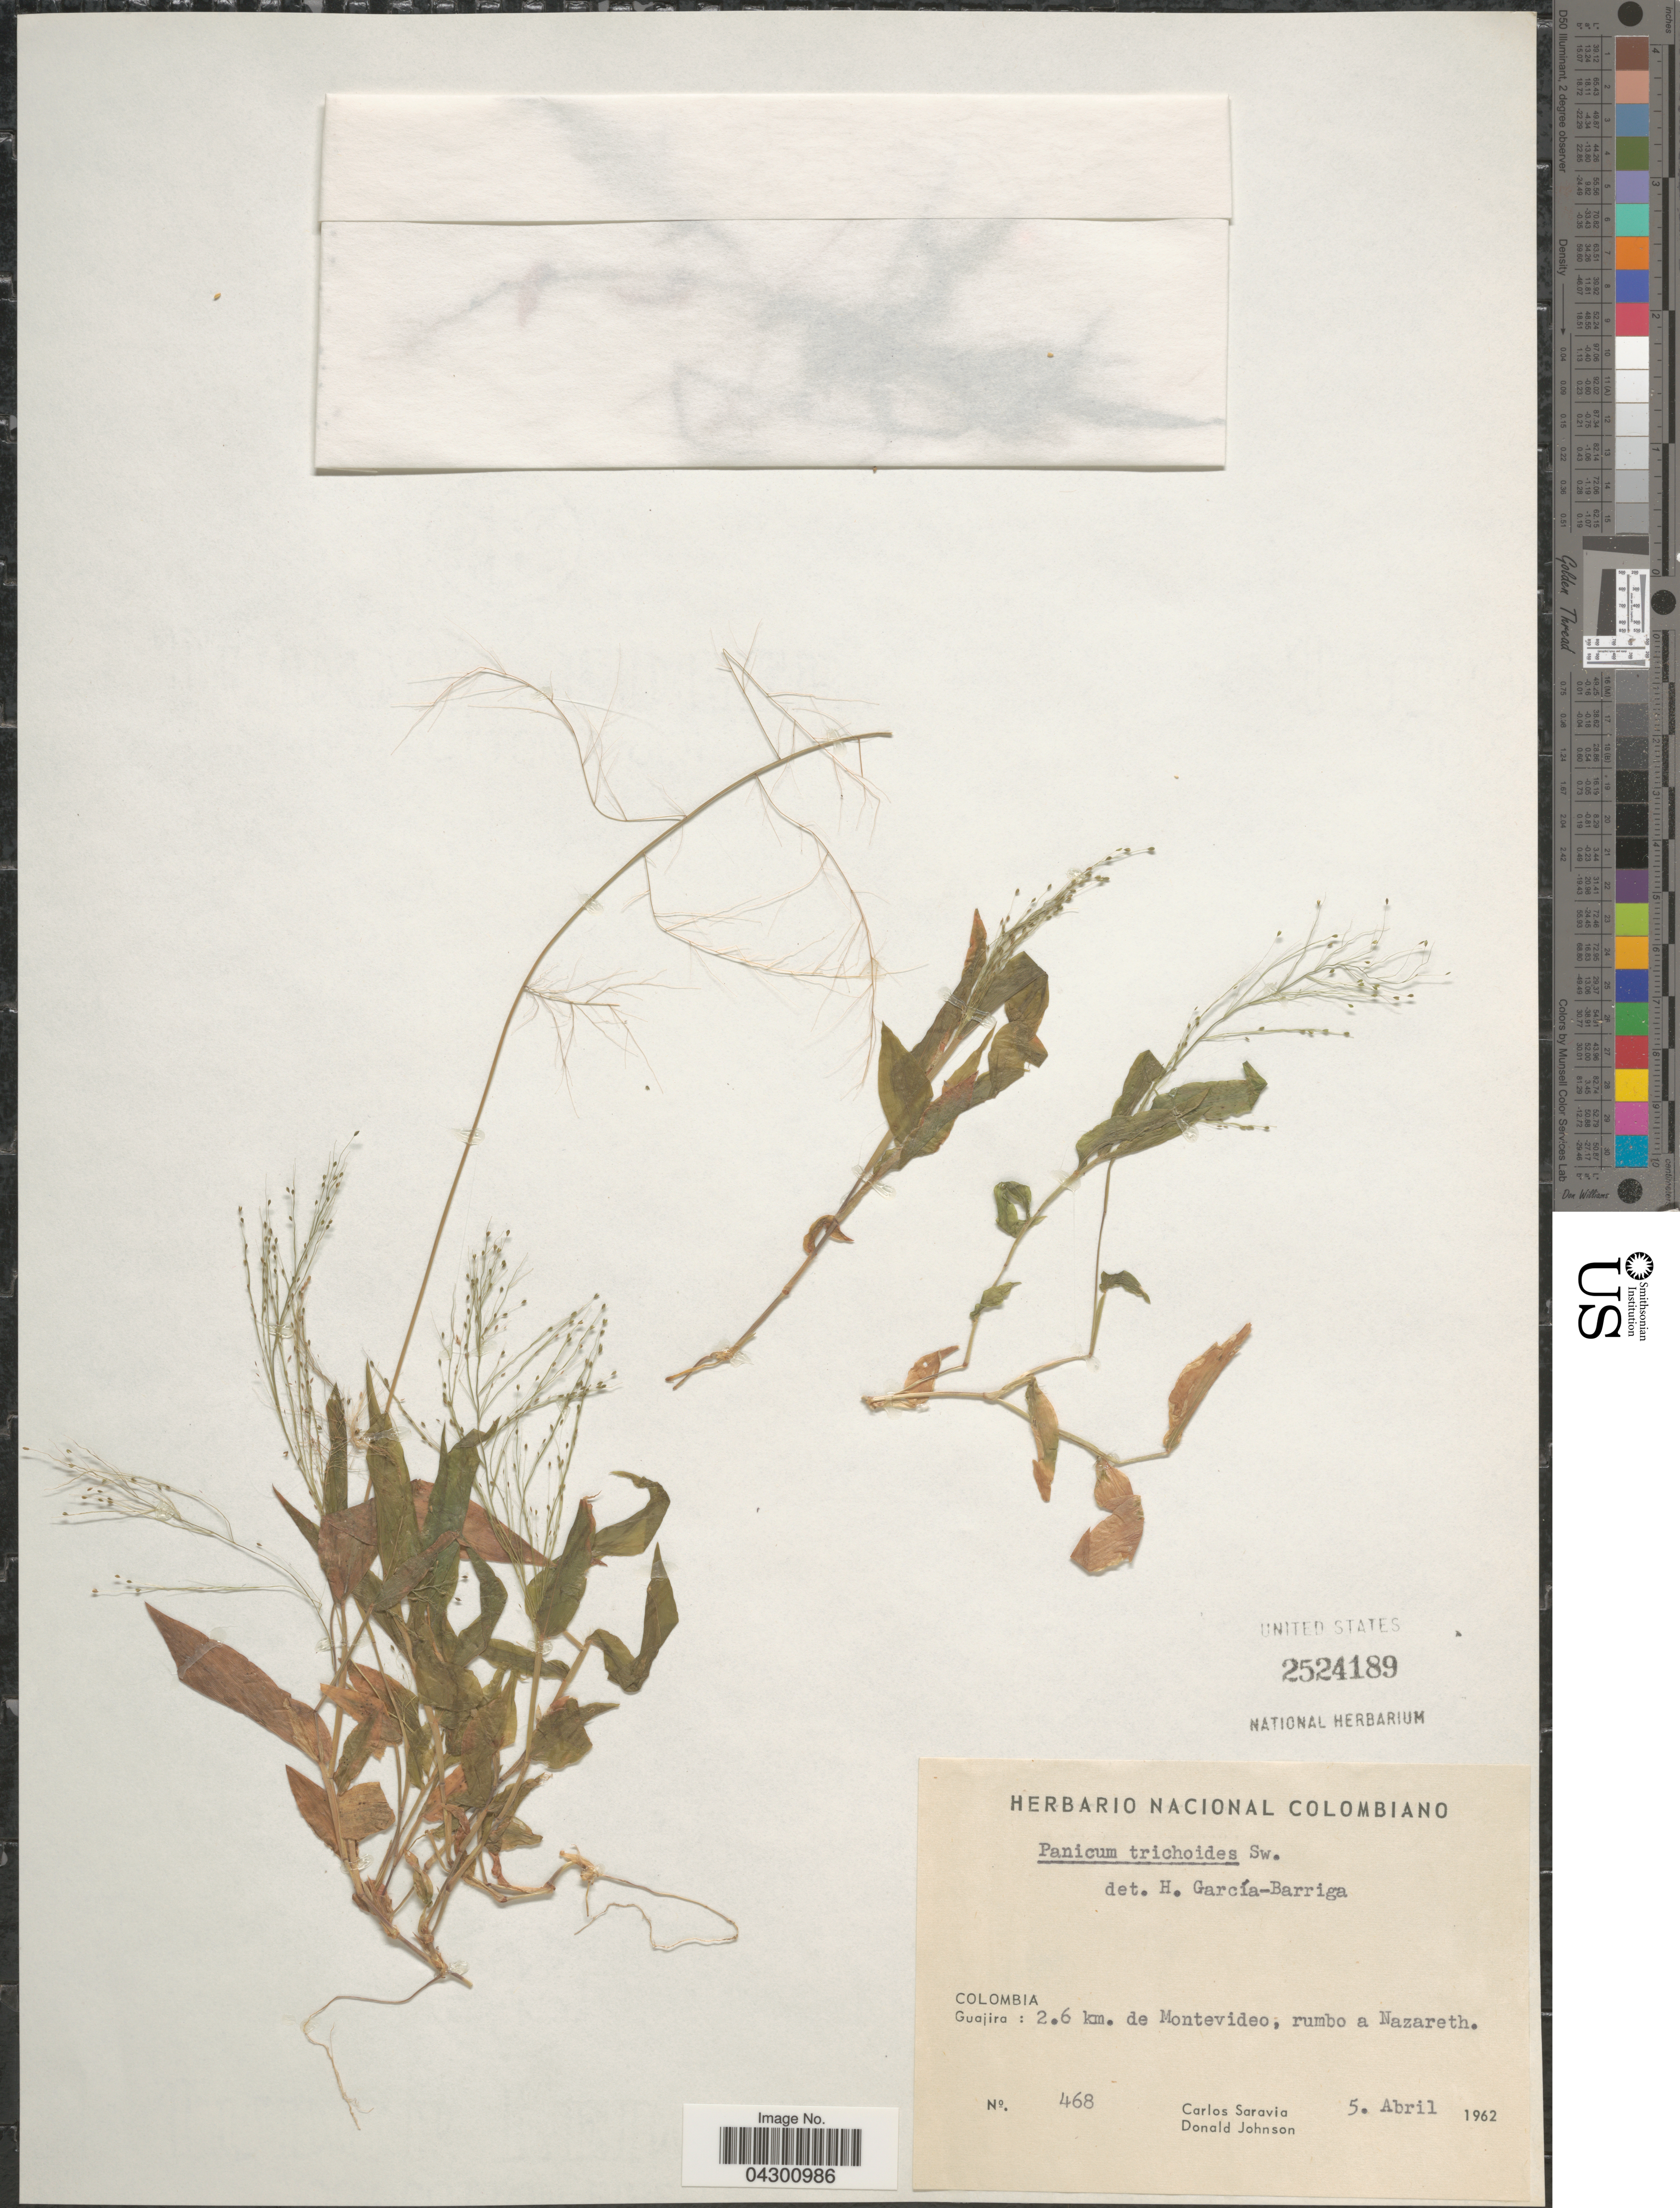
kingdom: Plantae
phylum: Tracheophyta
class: Liliopsida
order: Poales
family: Poaceae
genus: Panicum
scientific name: Panicum trichoides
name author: Sw.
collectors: C. Saravia & D. Johnson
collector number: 468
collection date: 1962-04-05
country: Colombia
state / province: La Guajira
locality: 2.6 km. de Montevideo, rumbo a Nazareth.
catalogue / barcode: US 2524189